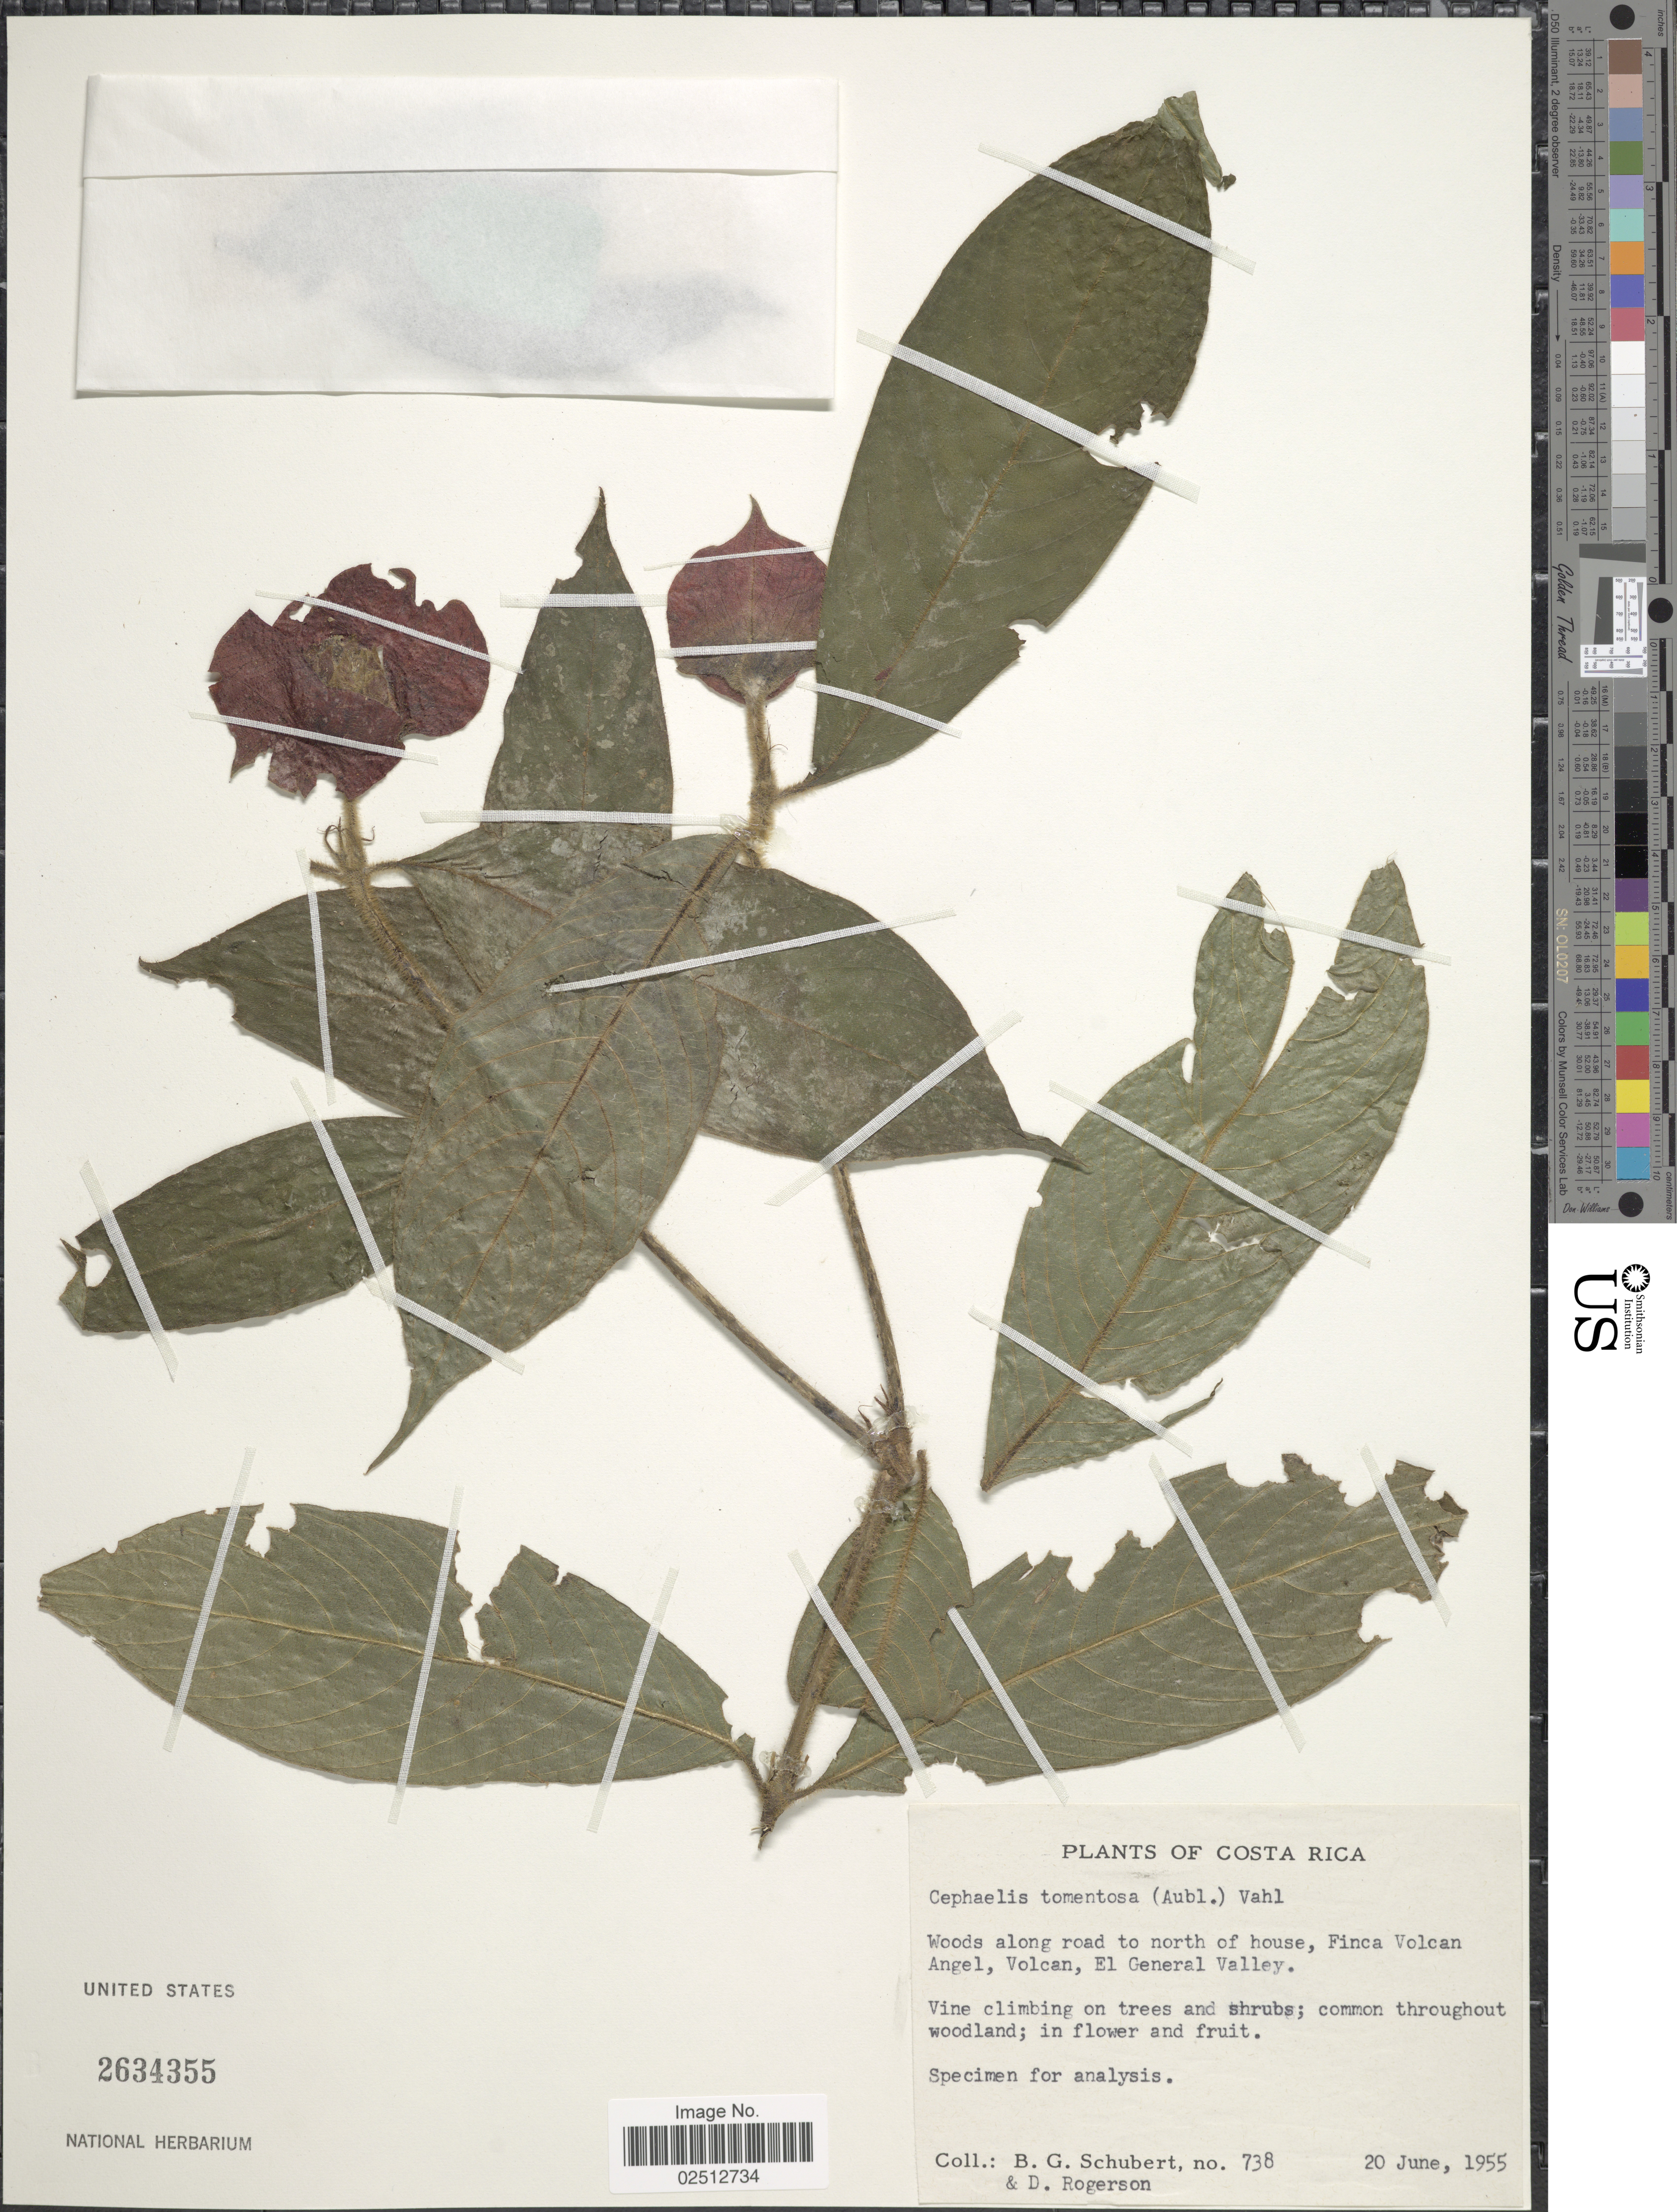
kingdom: Plantae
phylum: Tracheophyta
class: Magnoliopsida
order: Gentianales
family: Rubiaceae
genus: Psychotria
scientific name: Psychotria poeppigiana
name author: Müll. Arg.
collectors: B. Schubert & D. Rogerson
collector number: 738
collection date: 1955-06-20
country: Costa Rica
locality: Woods along road to north of house, Finca Volcan Angel, Volcan, El General Valley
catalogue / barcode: US 2634355